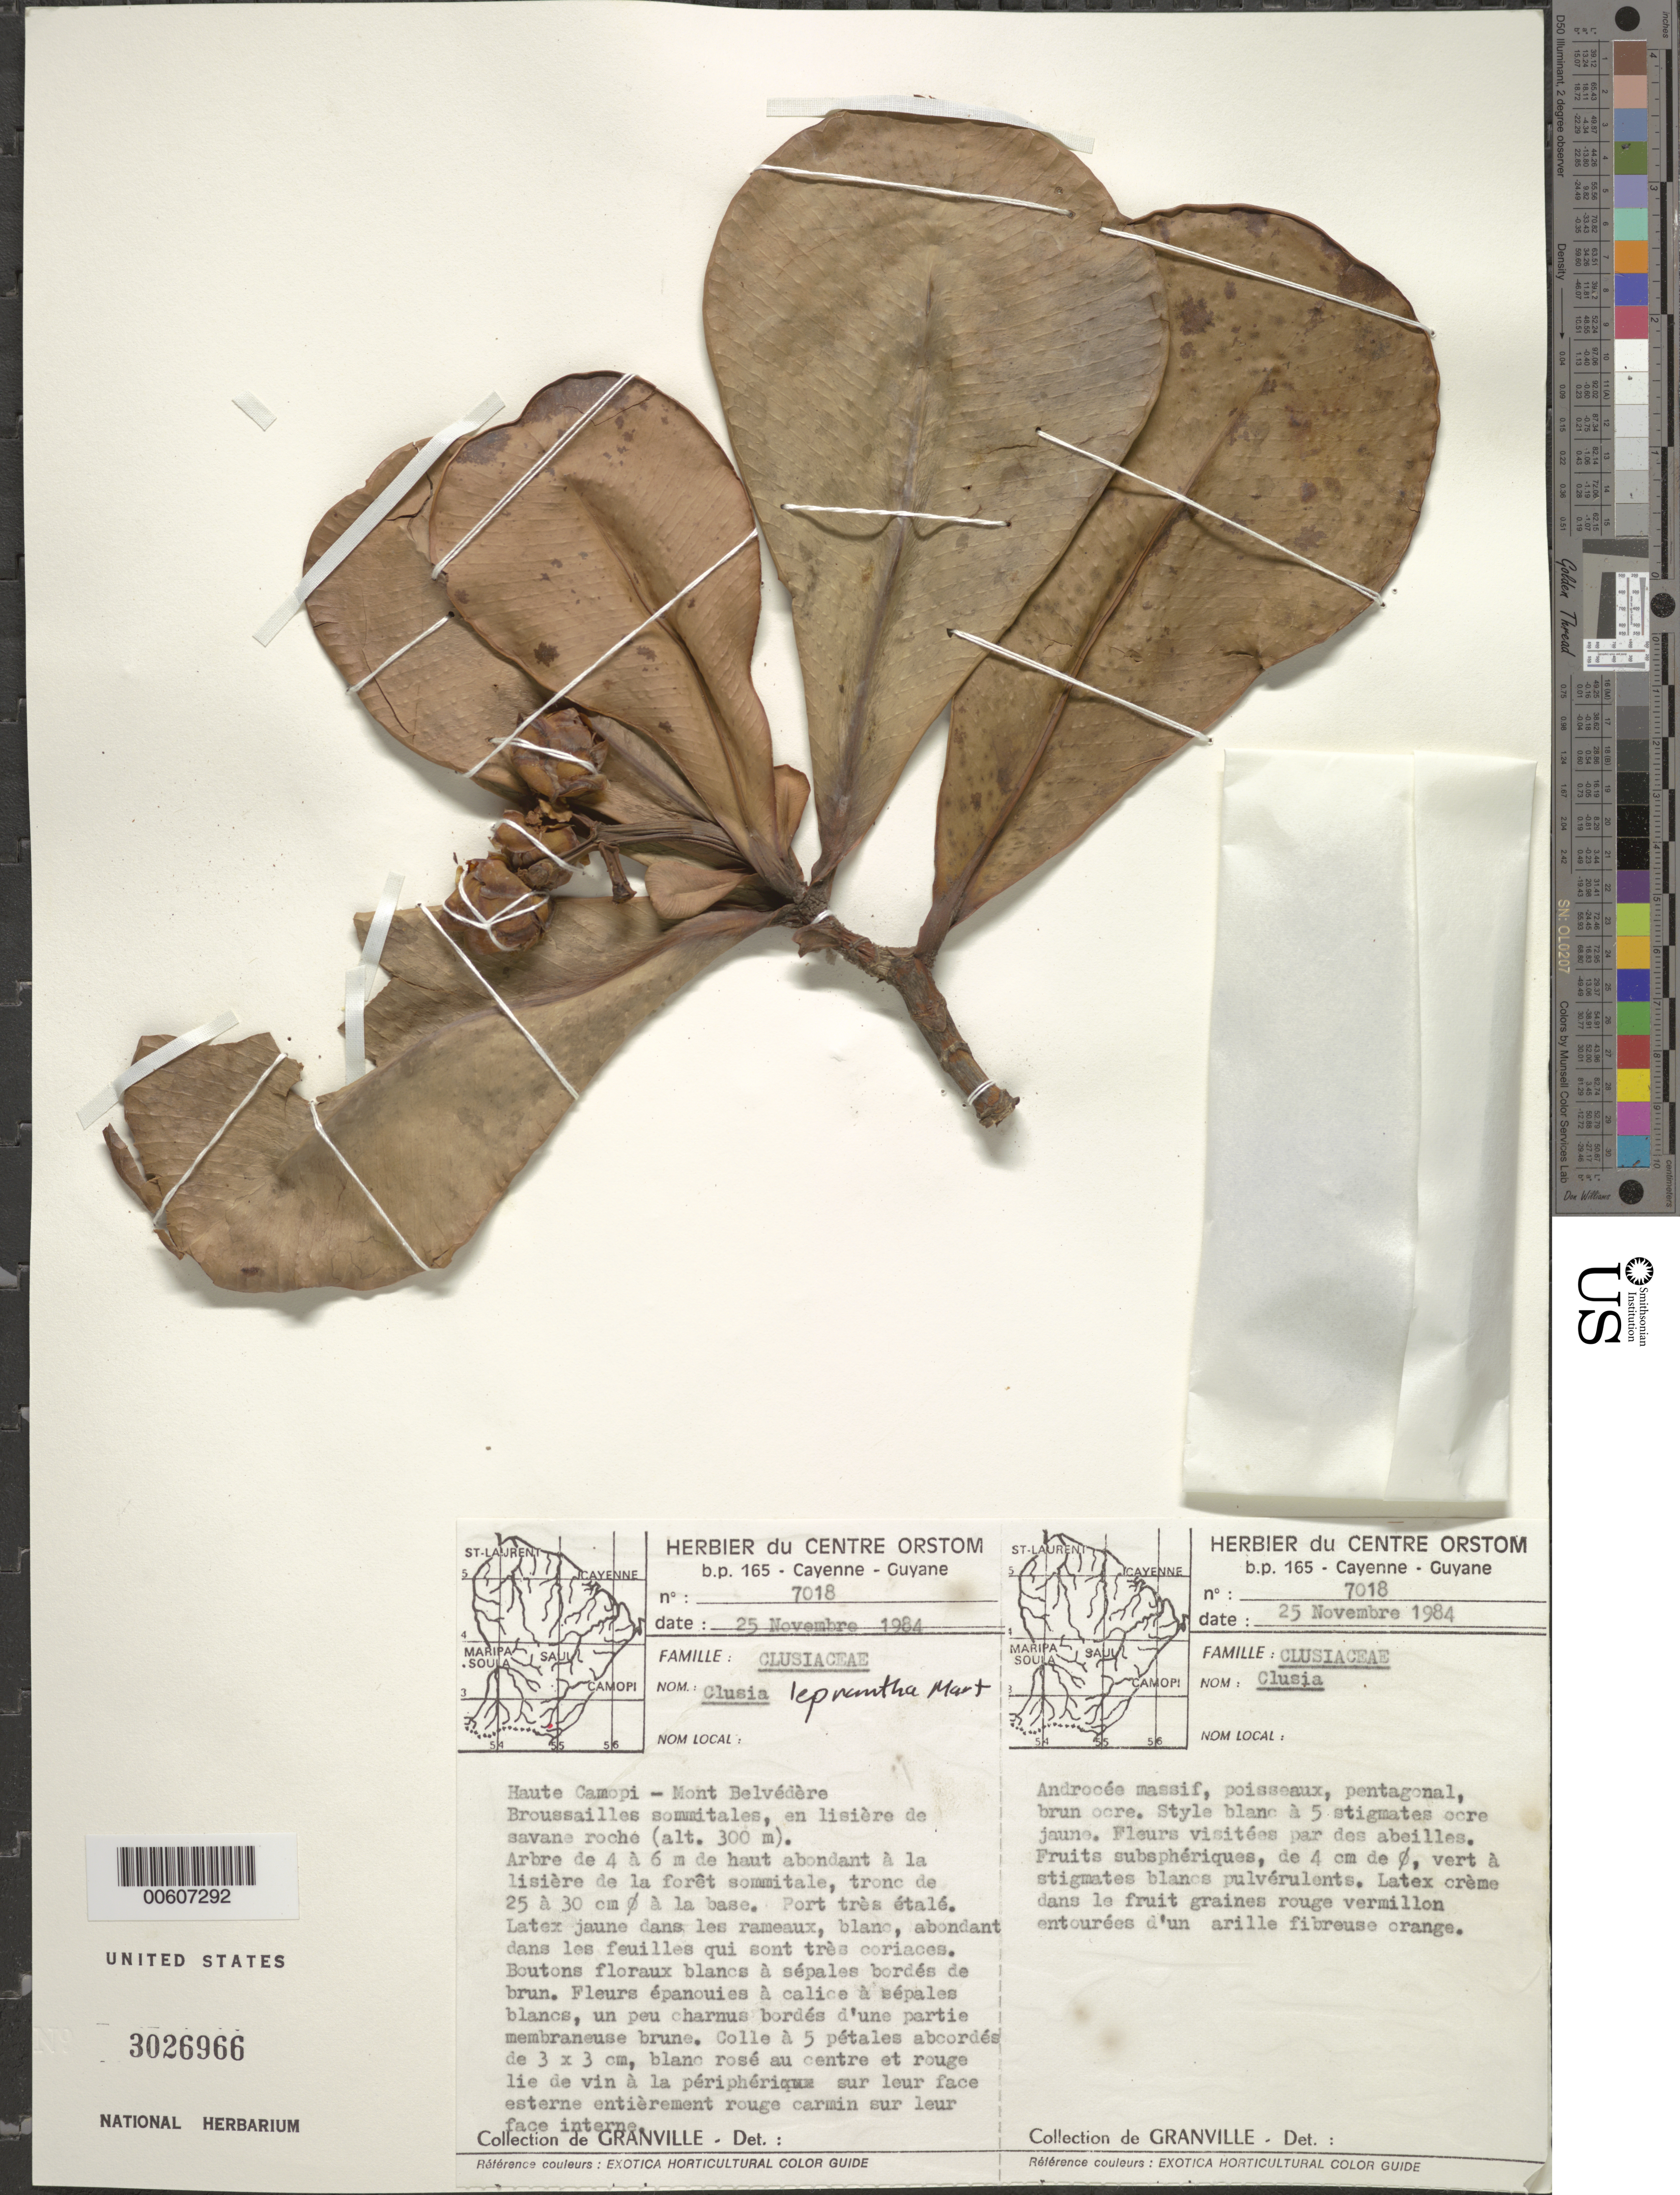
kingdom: Plantae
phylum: Tracheophyta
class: Magnoliopsida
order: Malpighiales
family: Clusiaceae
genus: Clusia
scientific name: Clusia leprantha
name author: Mart.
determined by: Pipoly, J. J., III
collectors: J.-J. de Granville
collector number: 7018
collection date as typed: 25-Nov-84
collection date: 1984-11-25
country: French Guiana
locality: Mont Belvédère, haute Camopi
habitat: Broussailles sommitales, en lisiere de savane roche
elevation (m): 300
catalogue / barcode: US 3026966